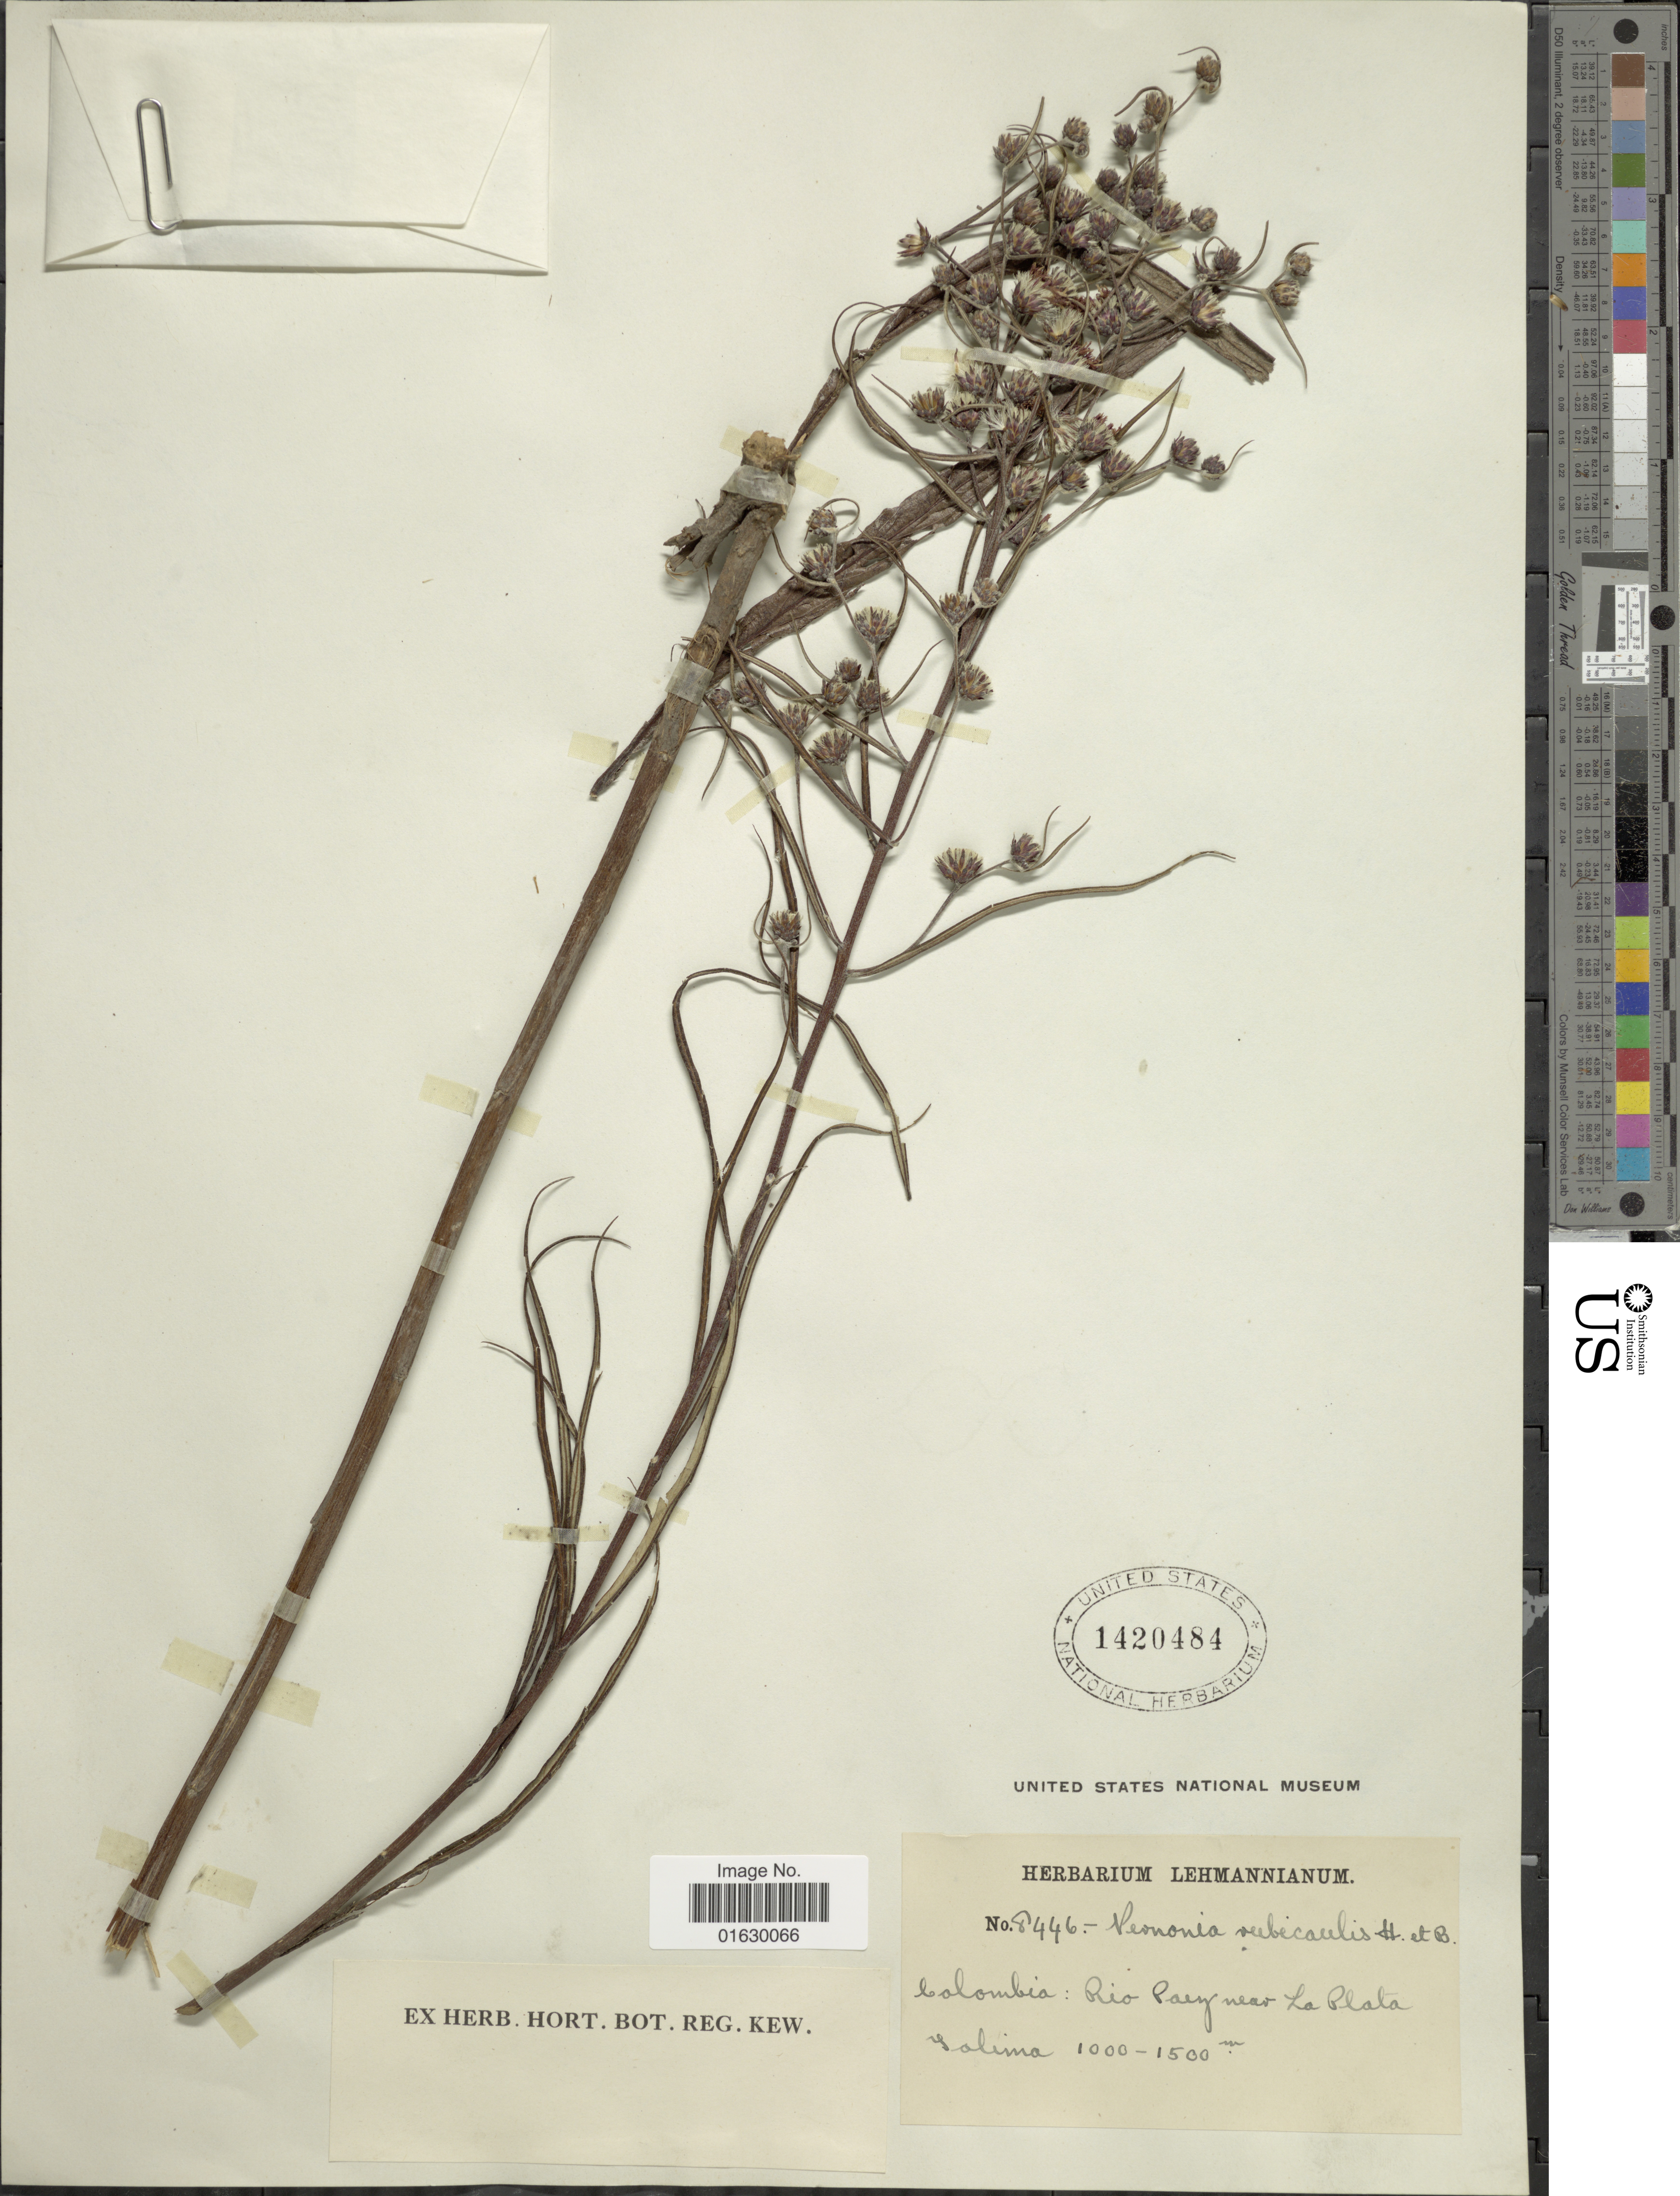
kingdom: Plantae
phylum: Tracheophyta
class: Magnoliopsida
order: Asterales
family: Asteraceae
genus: Lessingianthus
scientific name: Lessingianthus rubricaulis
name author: (Humb. & Bonpl.) H. Rob.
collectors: ex herb. Lehmannianum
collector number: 8446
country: Colombia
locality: Colombia, Rio Paez near La Plata, Tolima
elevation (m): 1000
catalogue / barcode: US 1420484